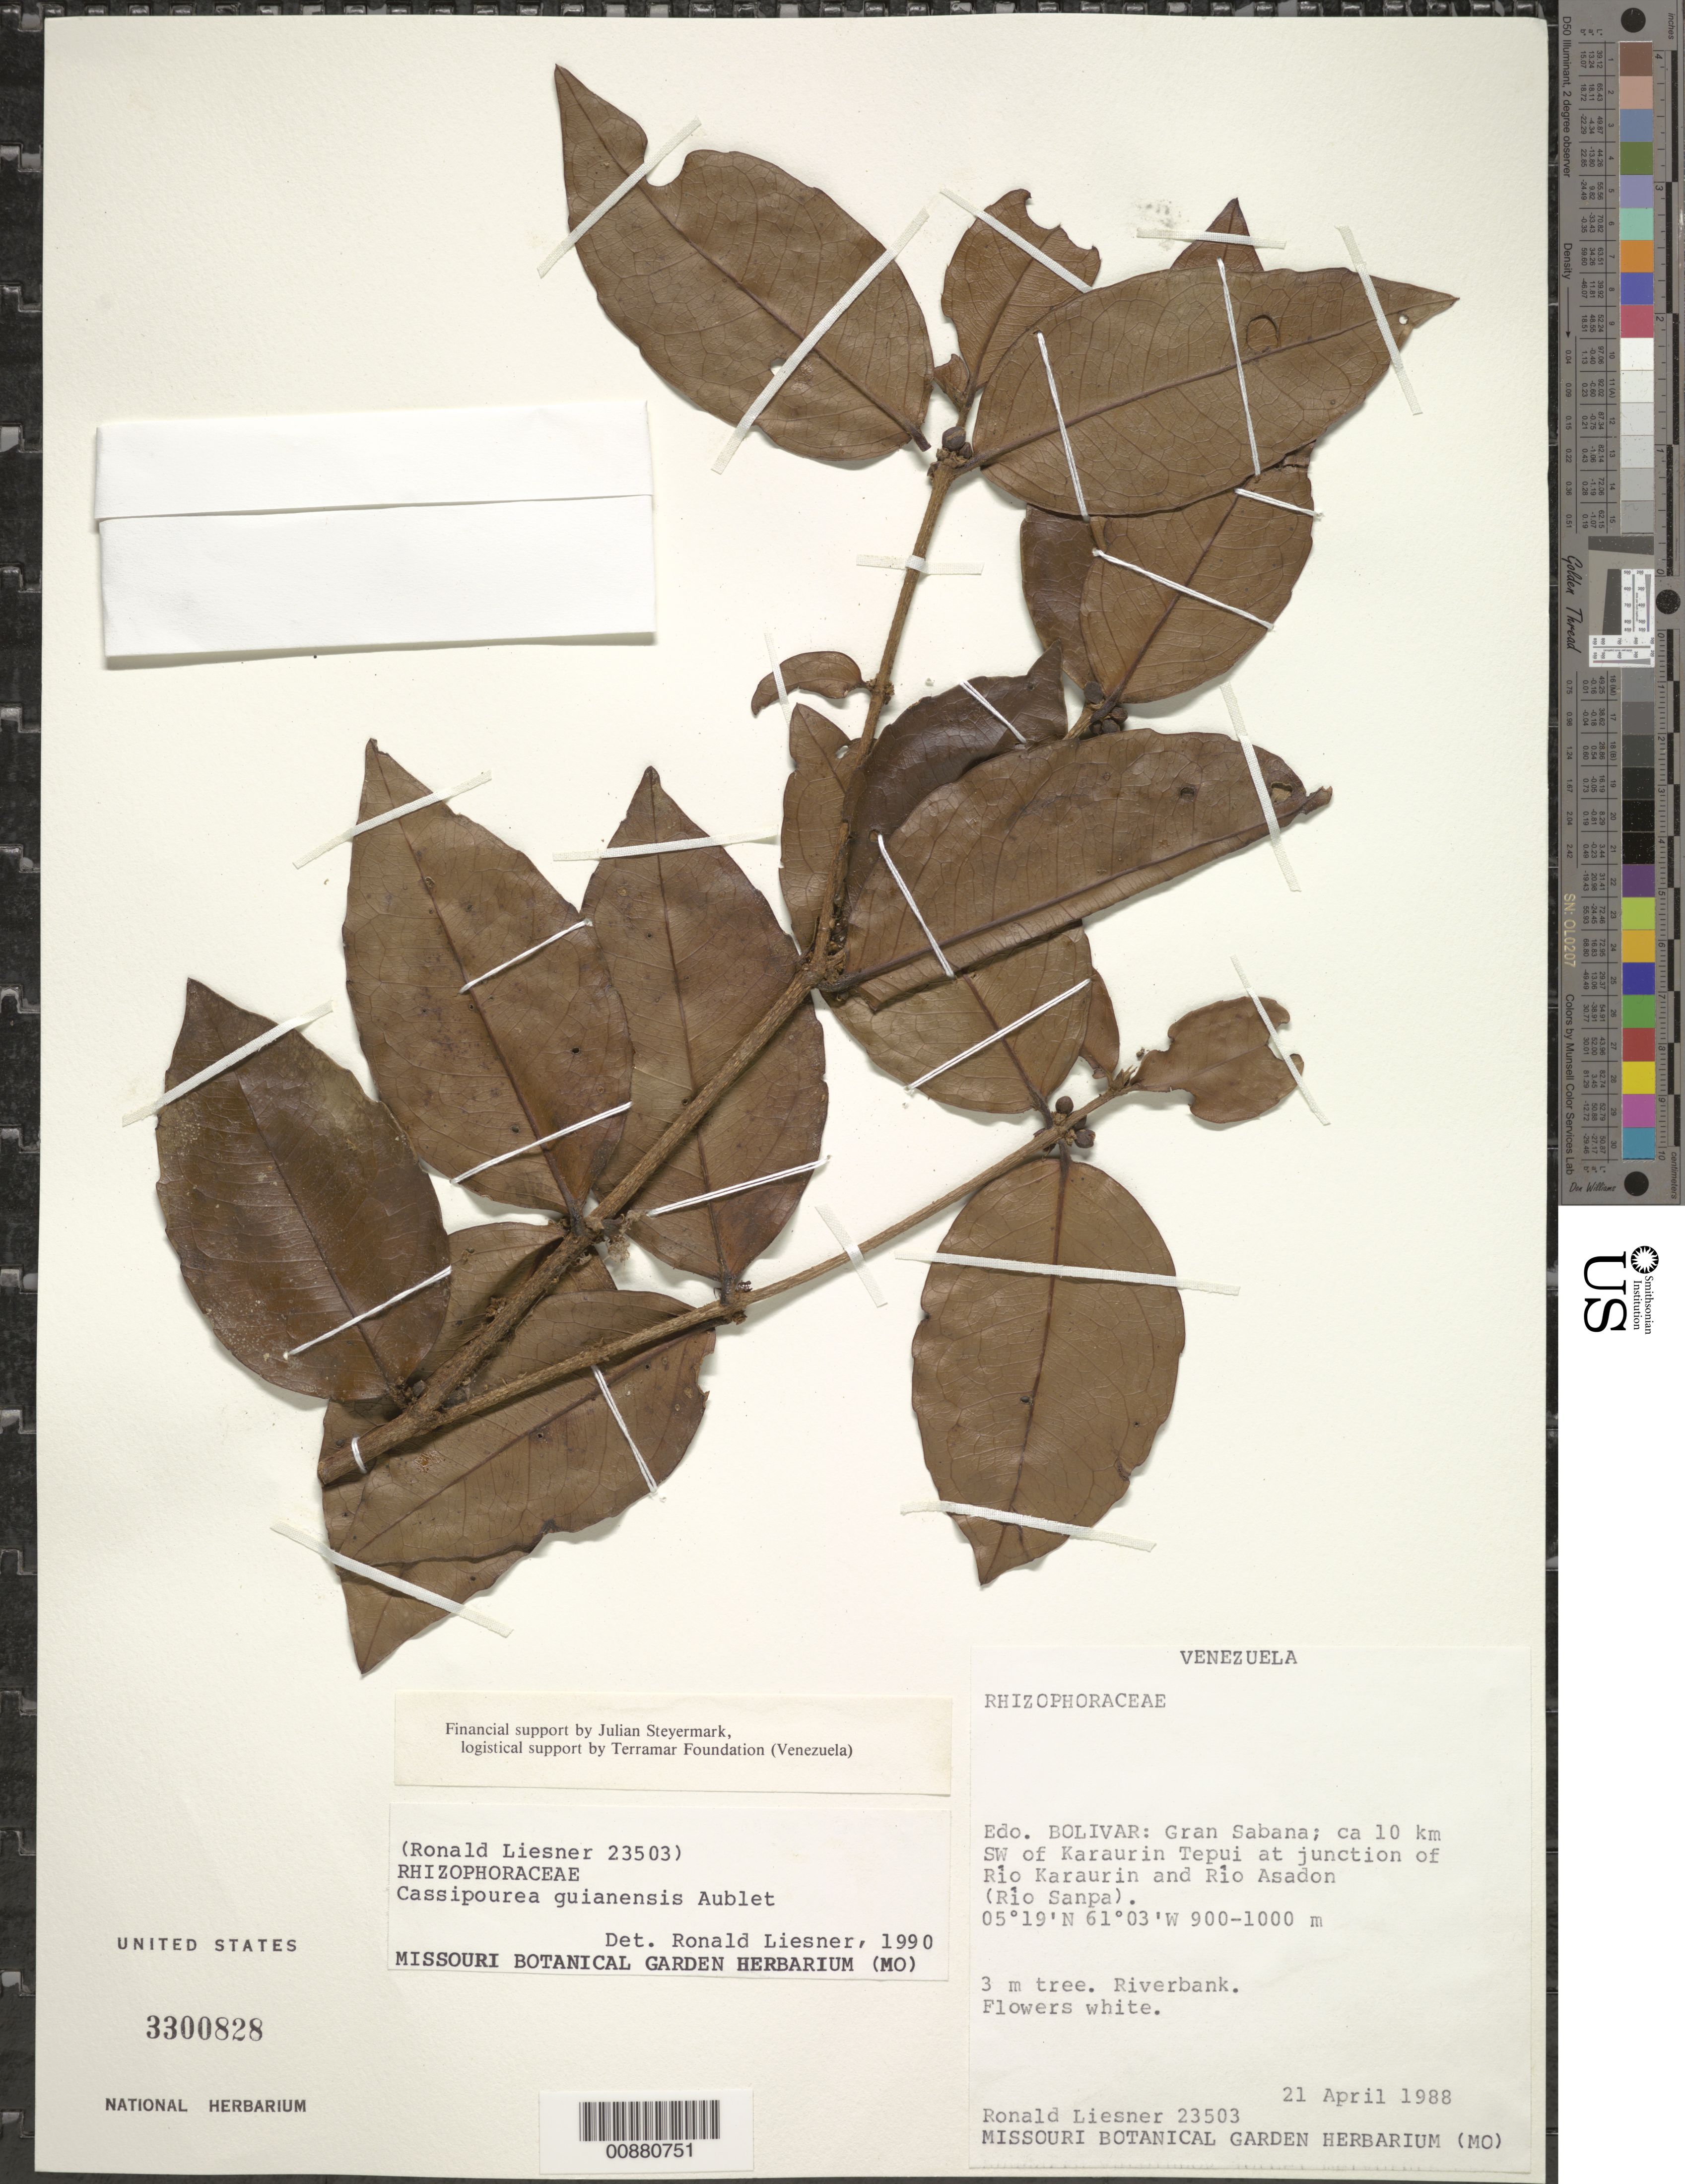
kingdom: Plantae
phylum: Tracheophyta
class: Magnoliopsida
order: Malpighiales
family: Rhizophoraceae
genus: Cassipourea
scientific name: Cassipourea guianensis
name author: Aubl.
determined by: Liesner, R. L.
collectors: R. L. Liesner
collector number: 23503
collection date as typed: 21-Apr-88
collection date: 1988-04-21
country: Venezuela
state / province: Bolívar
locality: Gran Sabana, ca 10 km SW of Karaurin tepuí at junction of Río Karaurin and Río Asadon (Río Sanpa)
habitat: Riverbank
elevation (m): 900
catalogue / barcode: US 3300828